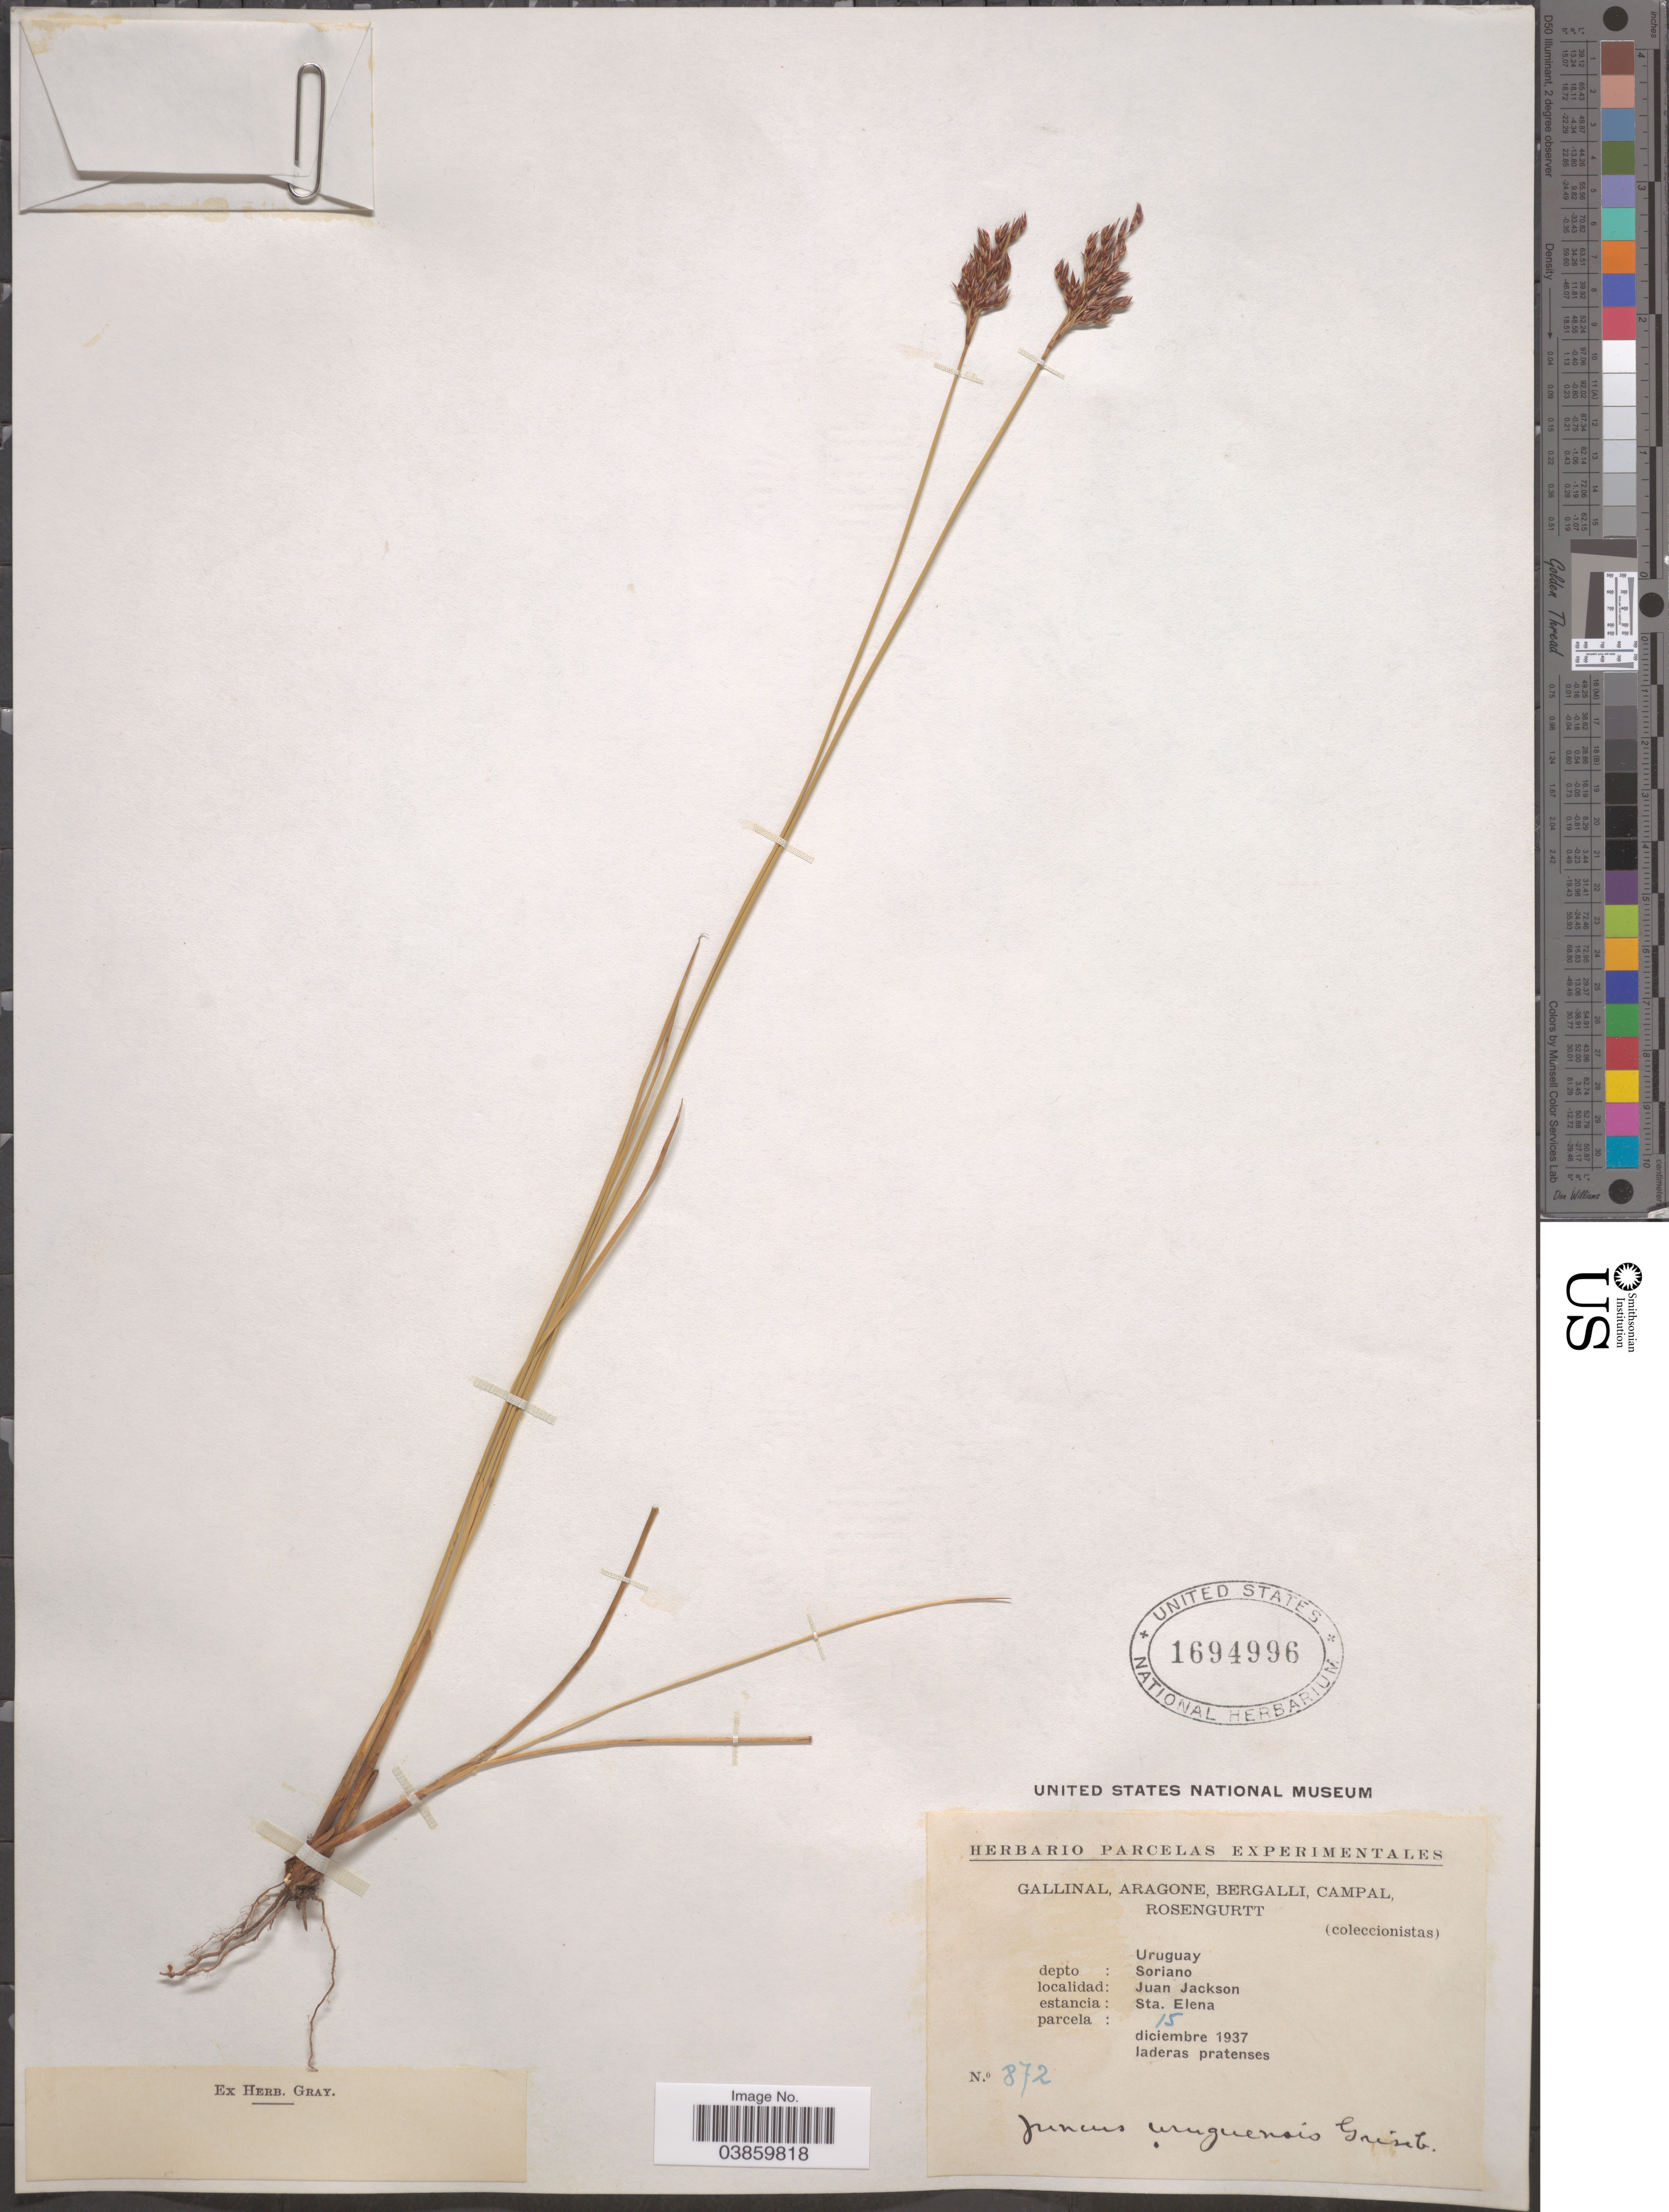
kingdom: Plantae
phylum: Tracheophyta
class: Liliopsida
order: Poales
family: Juncaceae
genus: Juncus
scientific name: Juncus uruguensis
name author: Griseb.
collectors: -. Gallinal, -- Aragone, -- Bergalli, -- Campal & Rosengurtt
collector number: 872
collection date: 1937-12-15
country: Uruguay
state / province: Soriano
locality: Depto: Soriano. Juan Jackson. Estancia: Sta. Elena.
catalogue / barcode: US 1694996